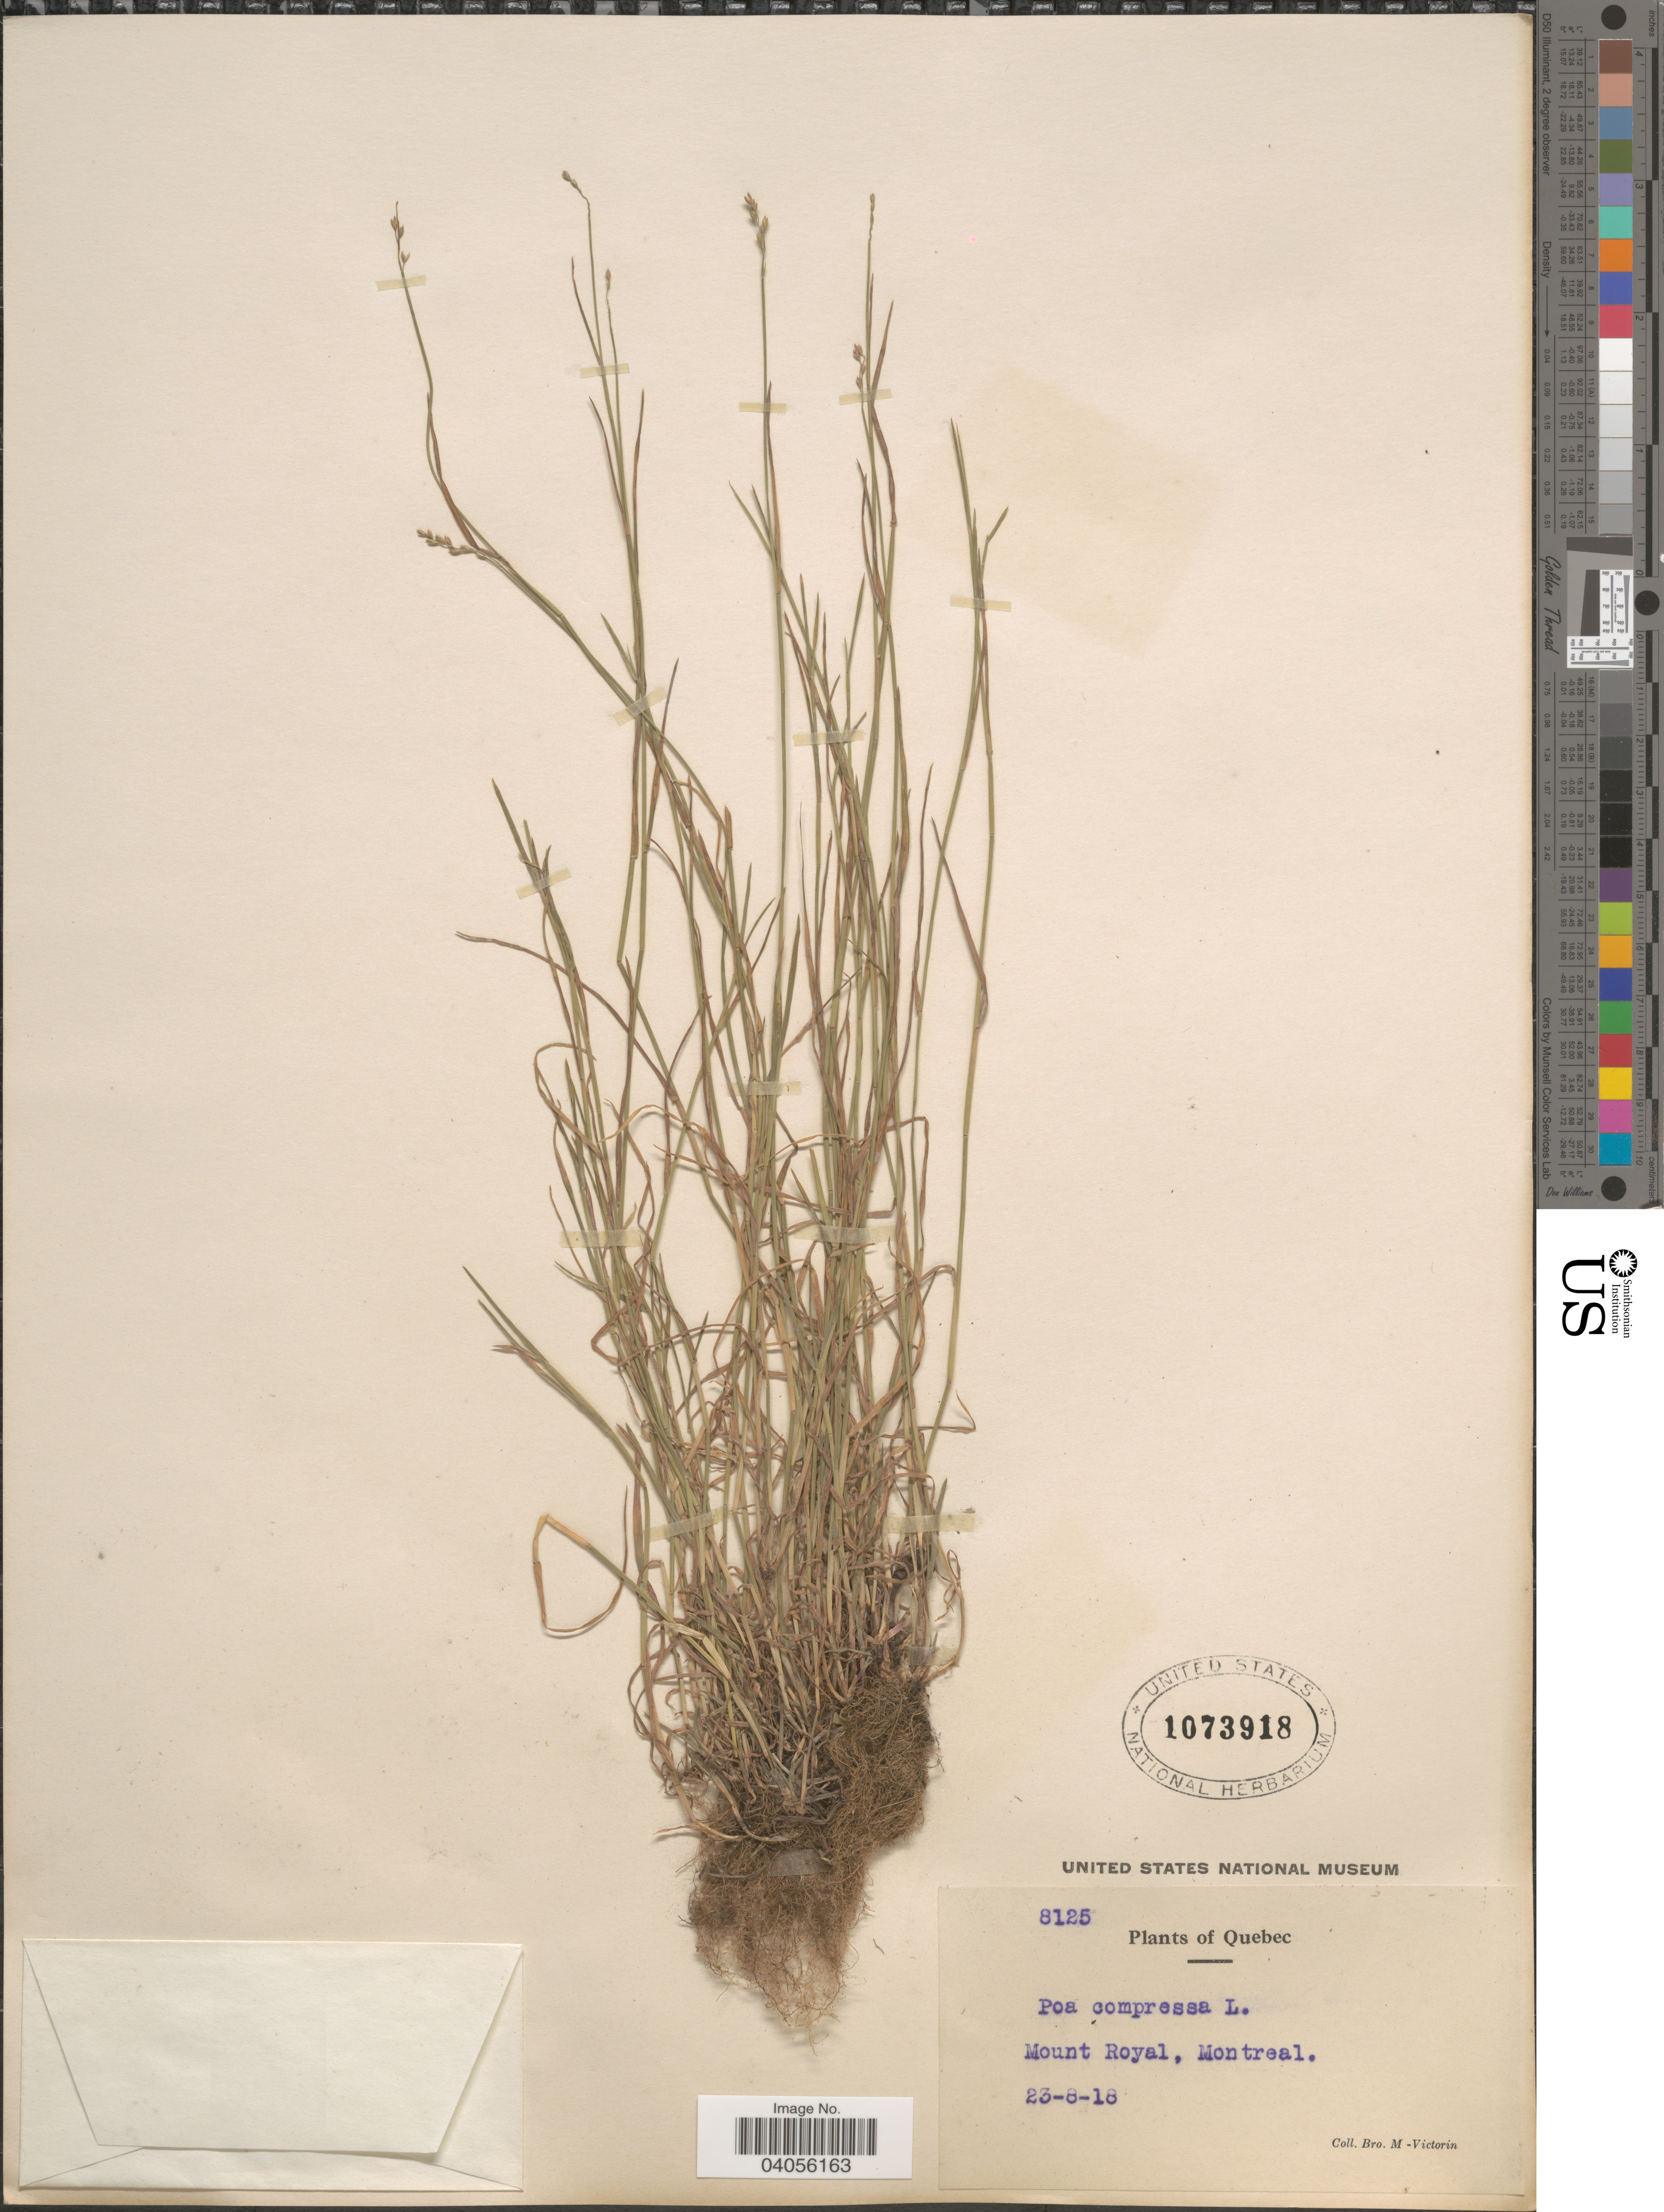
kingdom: Plantae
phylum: Tracheophyta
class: Liliopsida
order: Poales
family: Poaceae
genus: Poa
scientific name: Poa compressa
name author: L.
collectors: Fr. Marie-Victorin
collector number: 8125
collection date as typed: Transcribed d/m/y: 23/8/18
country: Canada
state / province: Quebec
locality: Mount Royal, Montreal.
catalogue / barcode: US 1073918